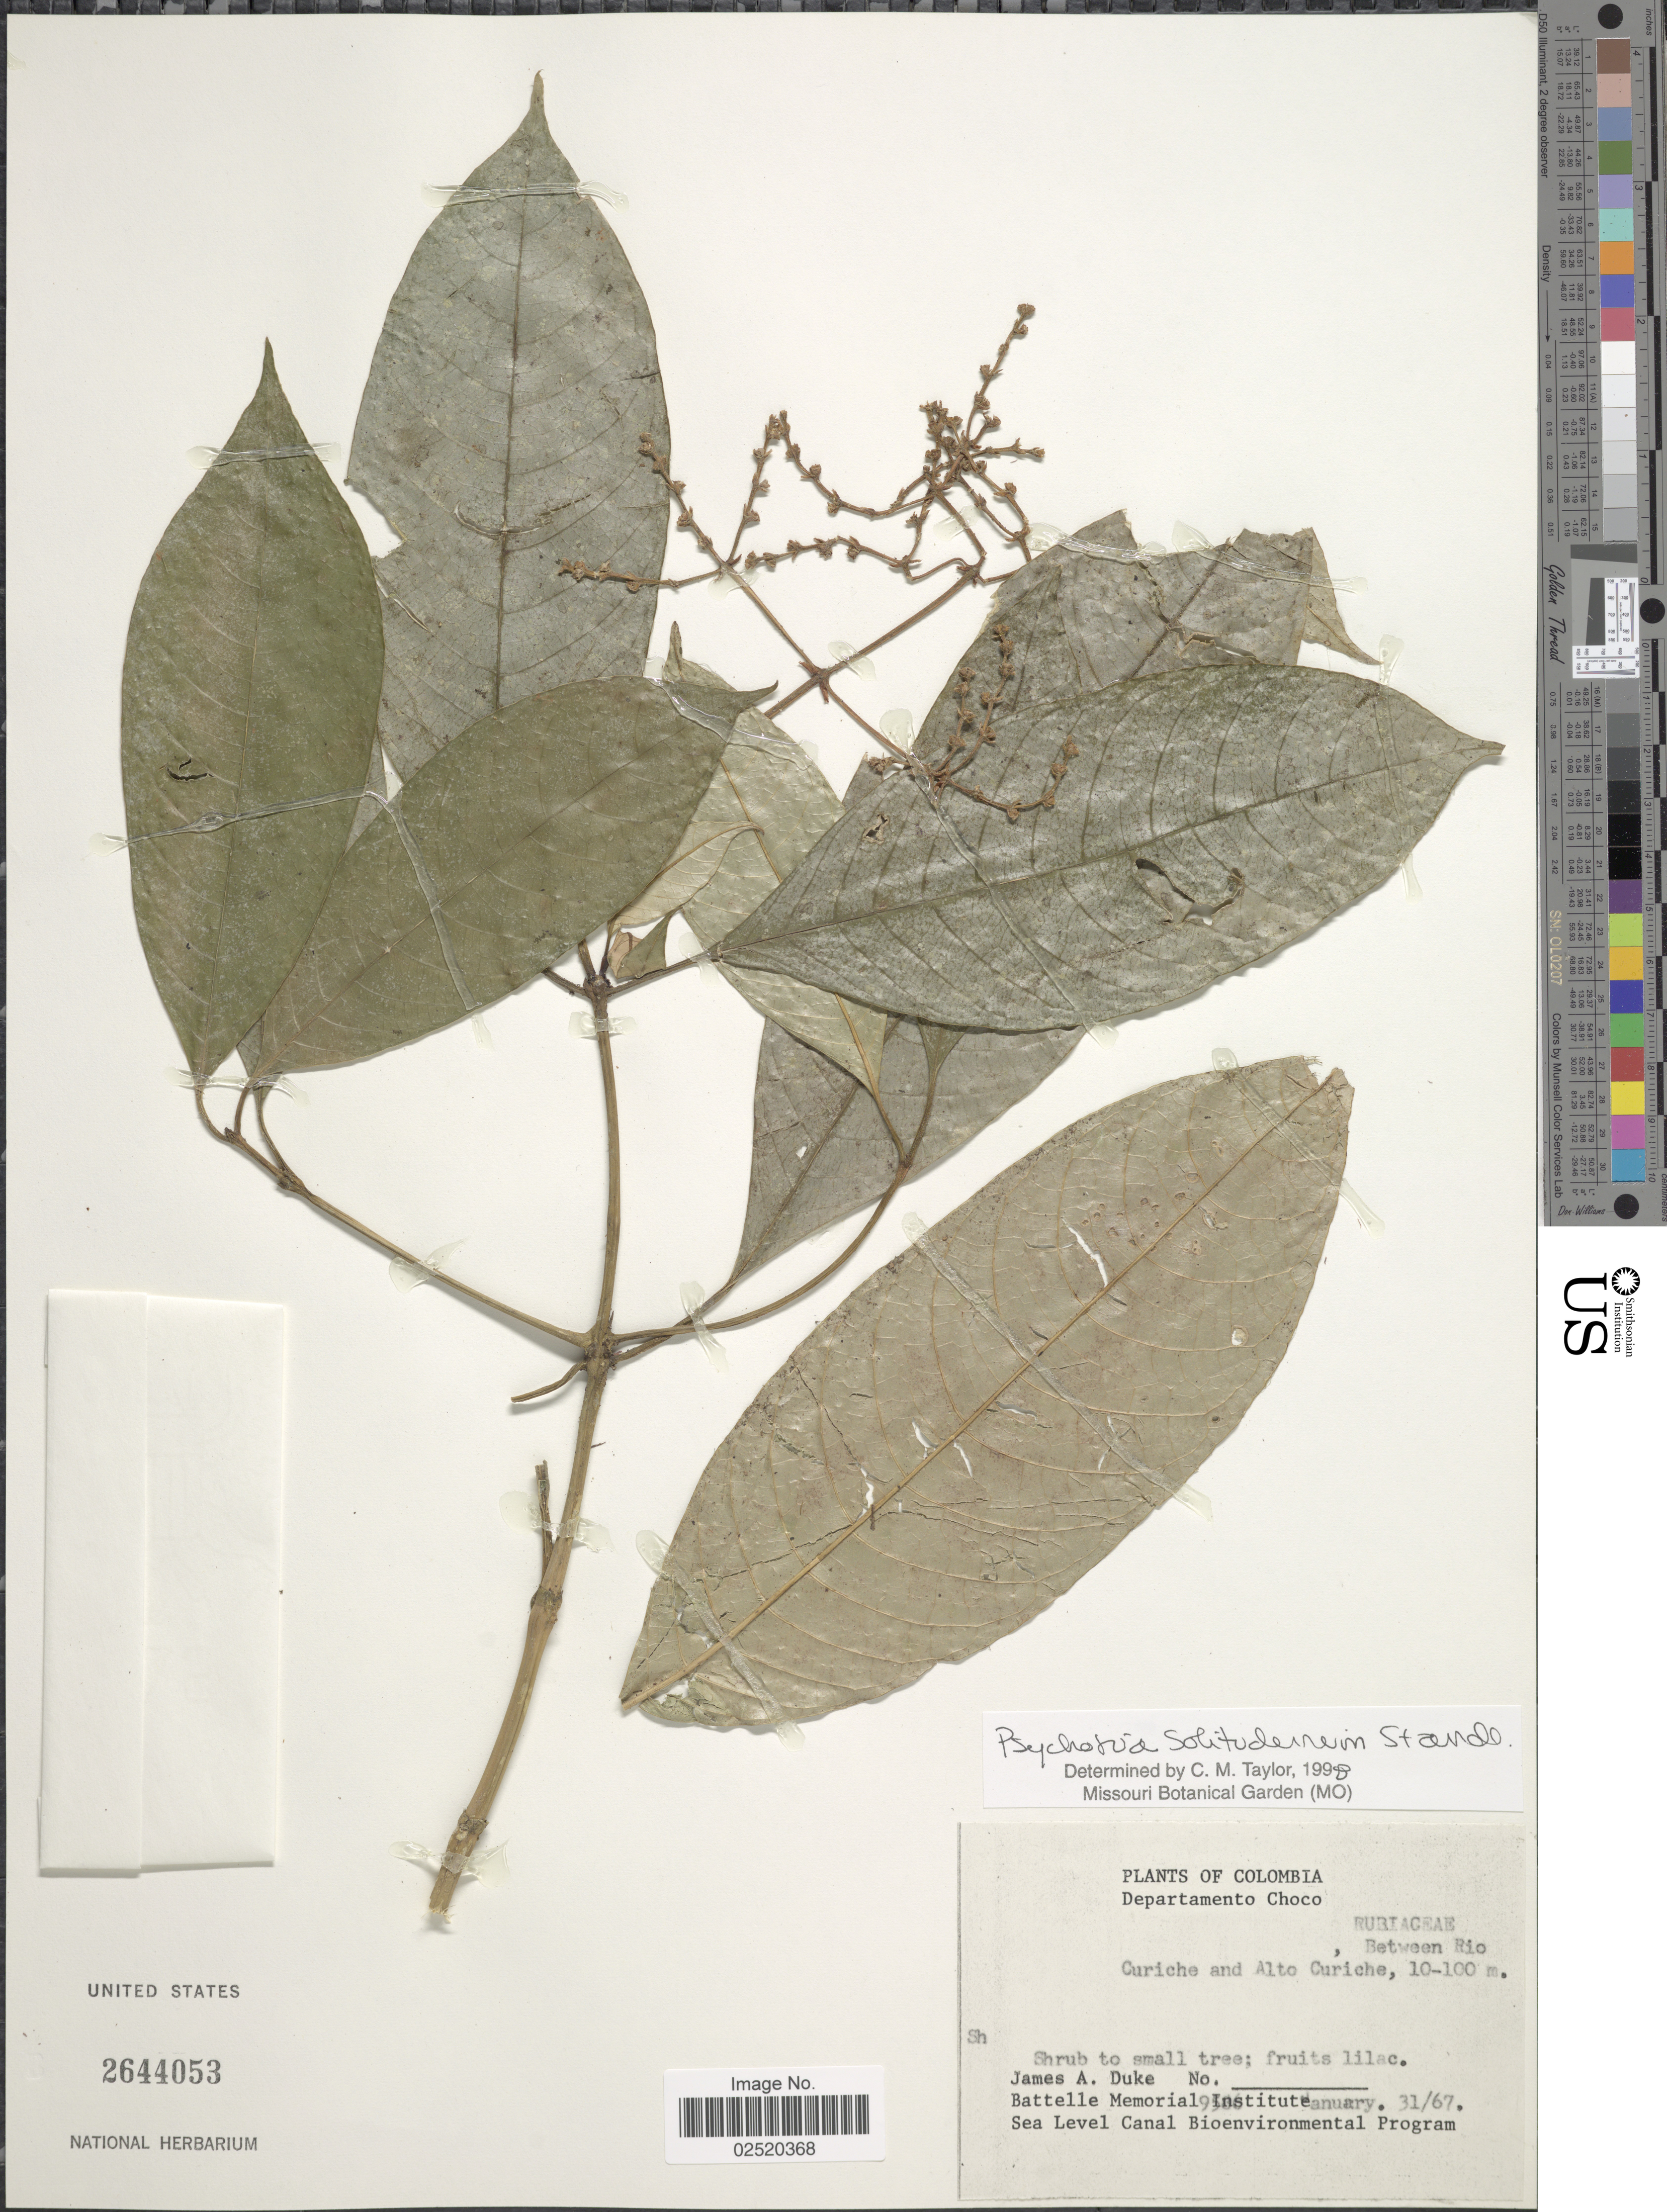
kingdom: Plantae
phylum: Tracheophyta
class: Magnoliopsida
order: Gentianales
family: Rubiaceae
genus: Psychotria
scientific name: Psychotria solitudinum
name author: Standl.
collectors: J. A. Duke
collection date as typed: Transcribed d/m/y: 31/1/67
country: Colombia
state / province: Chocó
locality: Departamento Choco, Between Rio Curiche and Alto Curiche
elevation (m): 10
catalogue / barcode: US 2644053